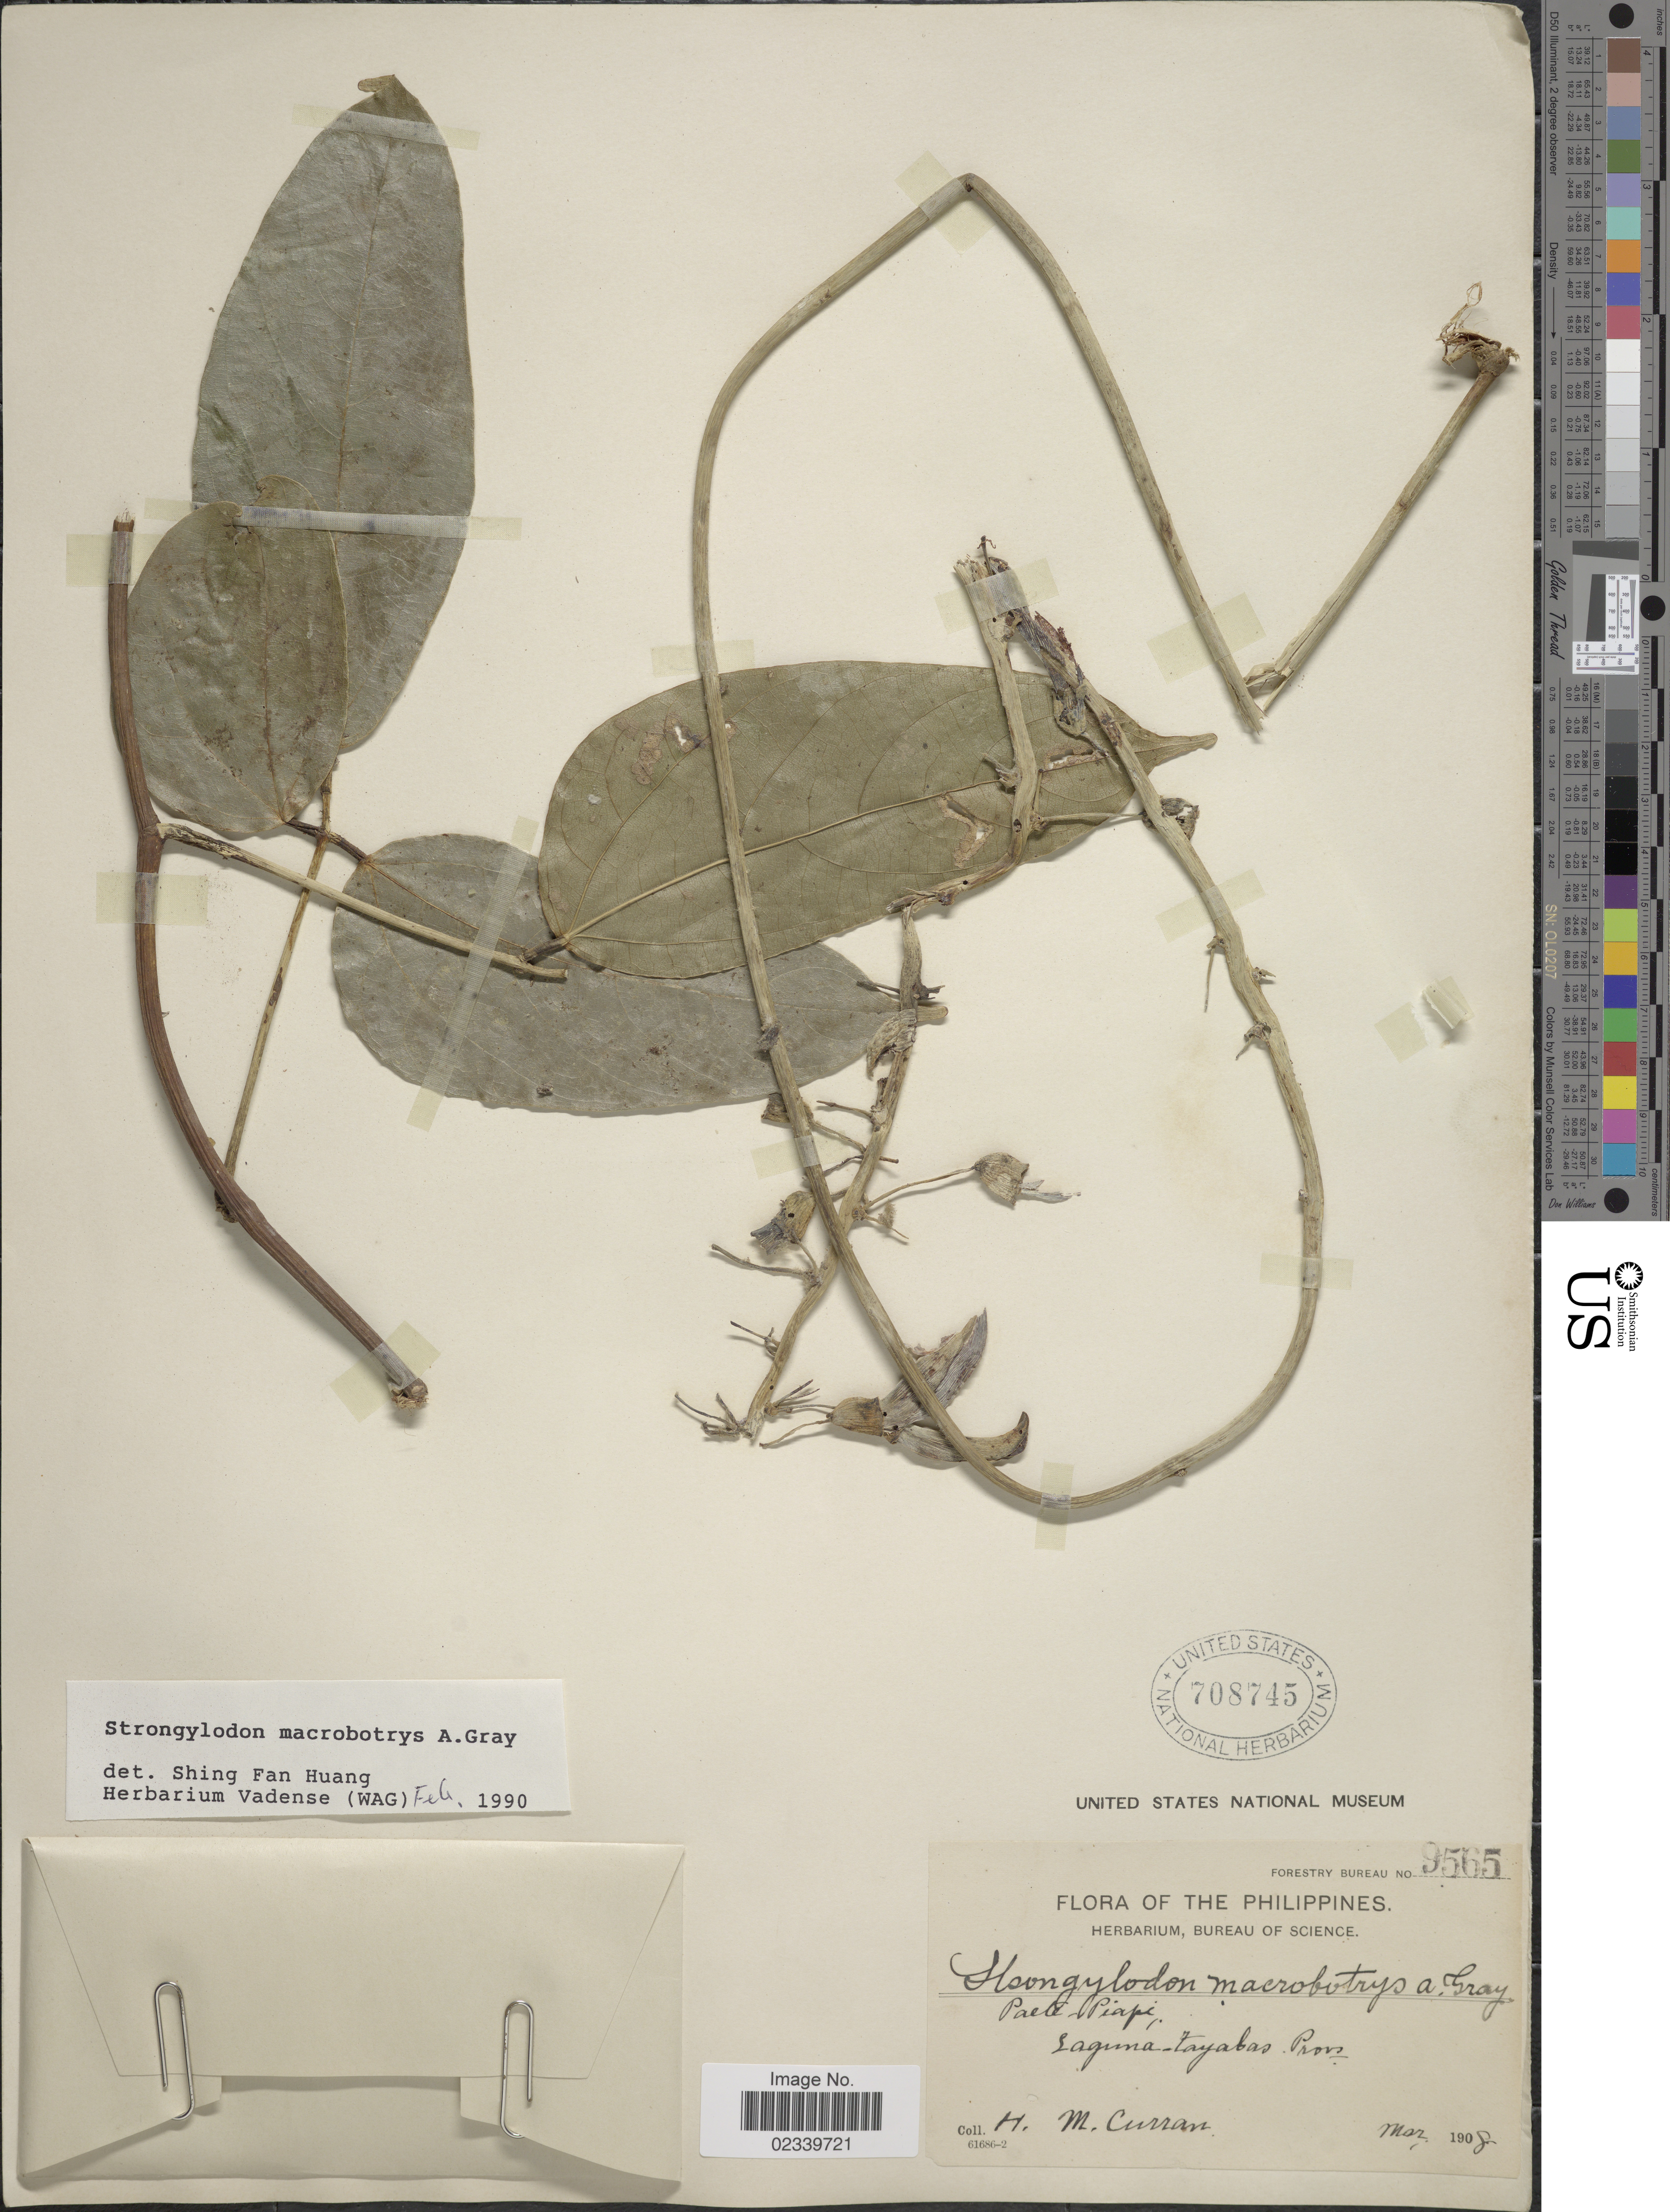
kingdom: Plantae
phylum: Tracheophyta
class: Magnoliopsida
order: Fabales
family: Fabaceae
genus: Strongylodon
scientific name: Strongylodon macrobotrys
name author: A. Gray in Wilkes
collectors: H. M. Curran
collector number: Forestry Bureau 9565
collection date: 1908-03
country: Philippines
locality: Paete -Piape, Laguna-Tayabas Prov.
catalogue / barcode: US 708745